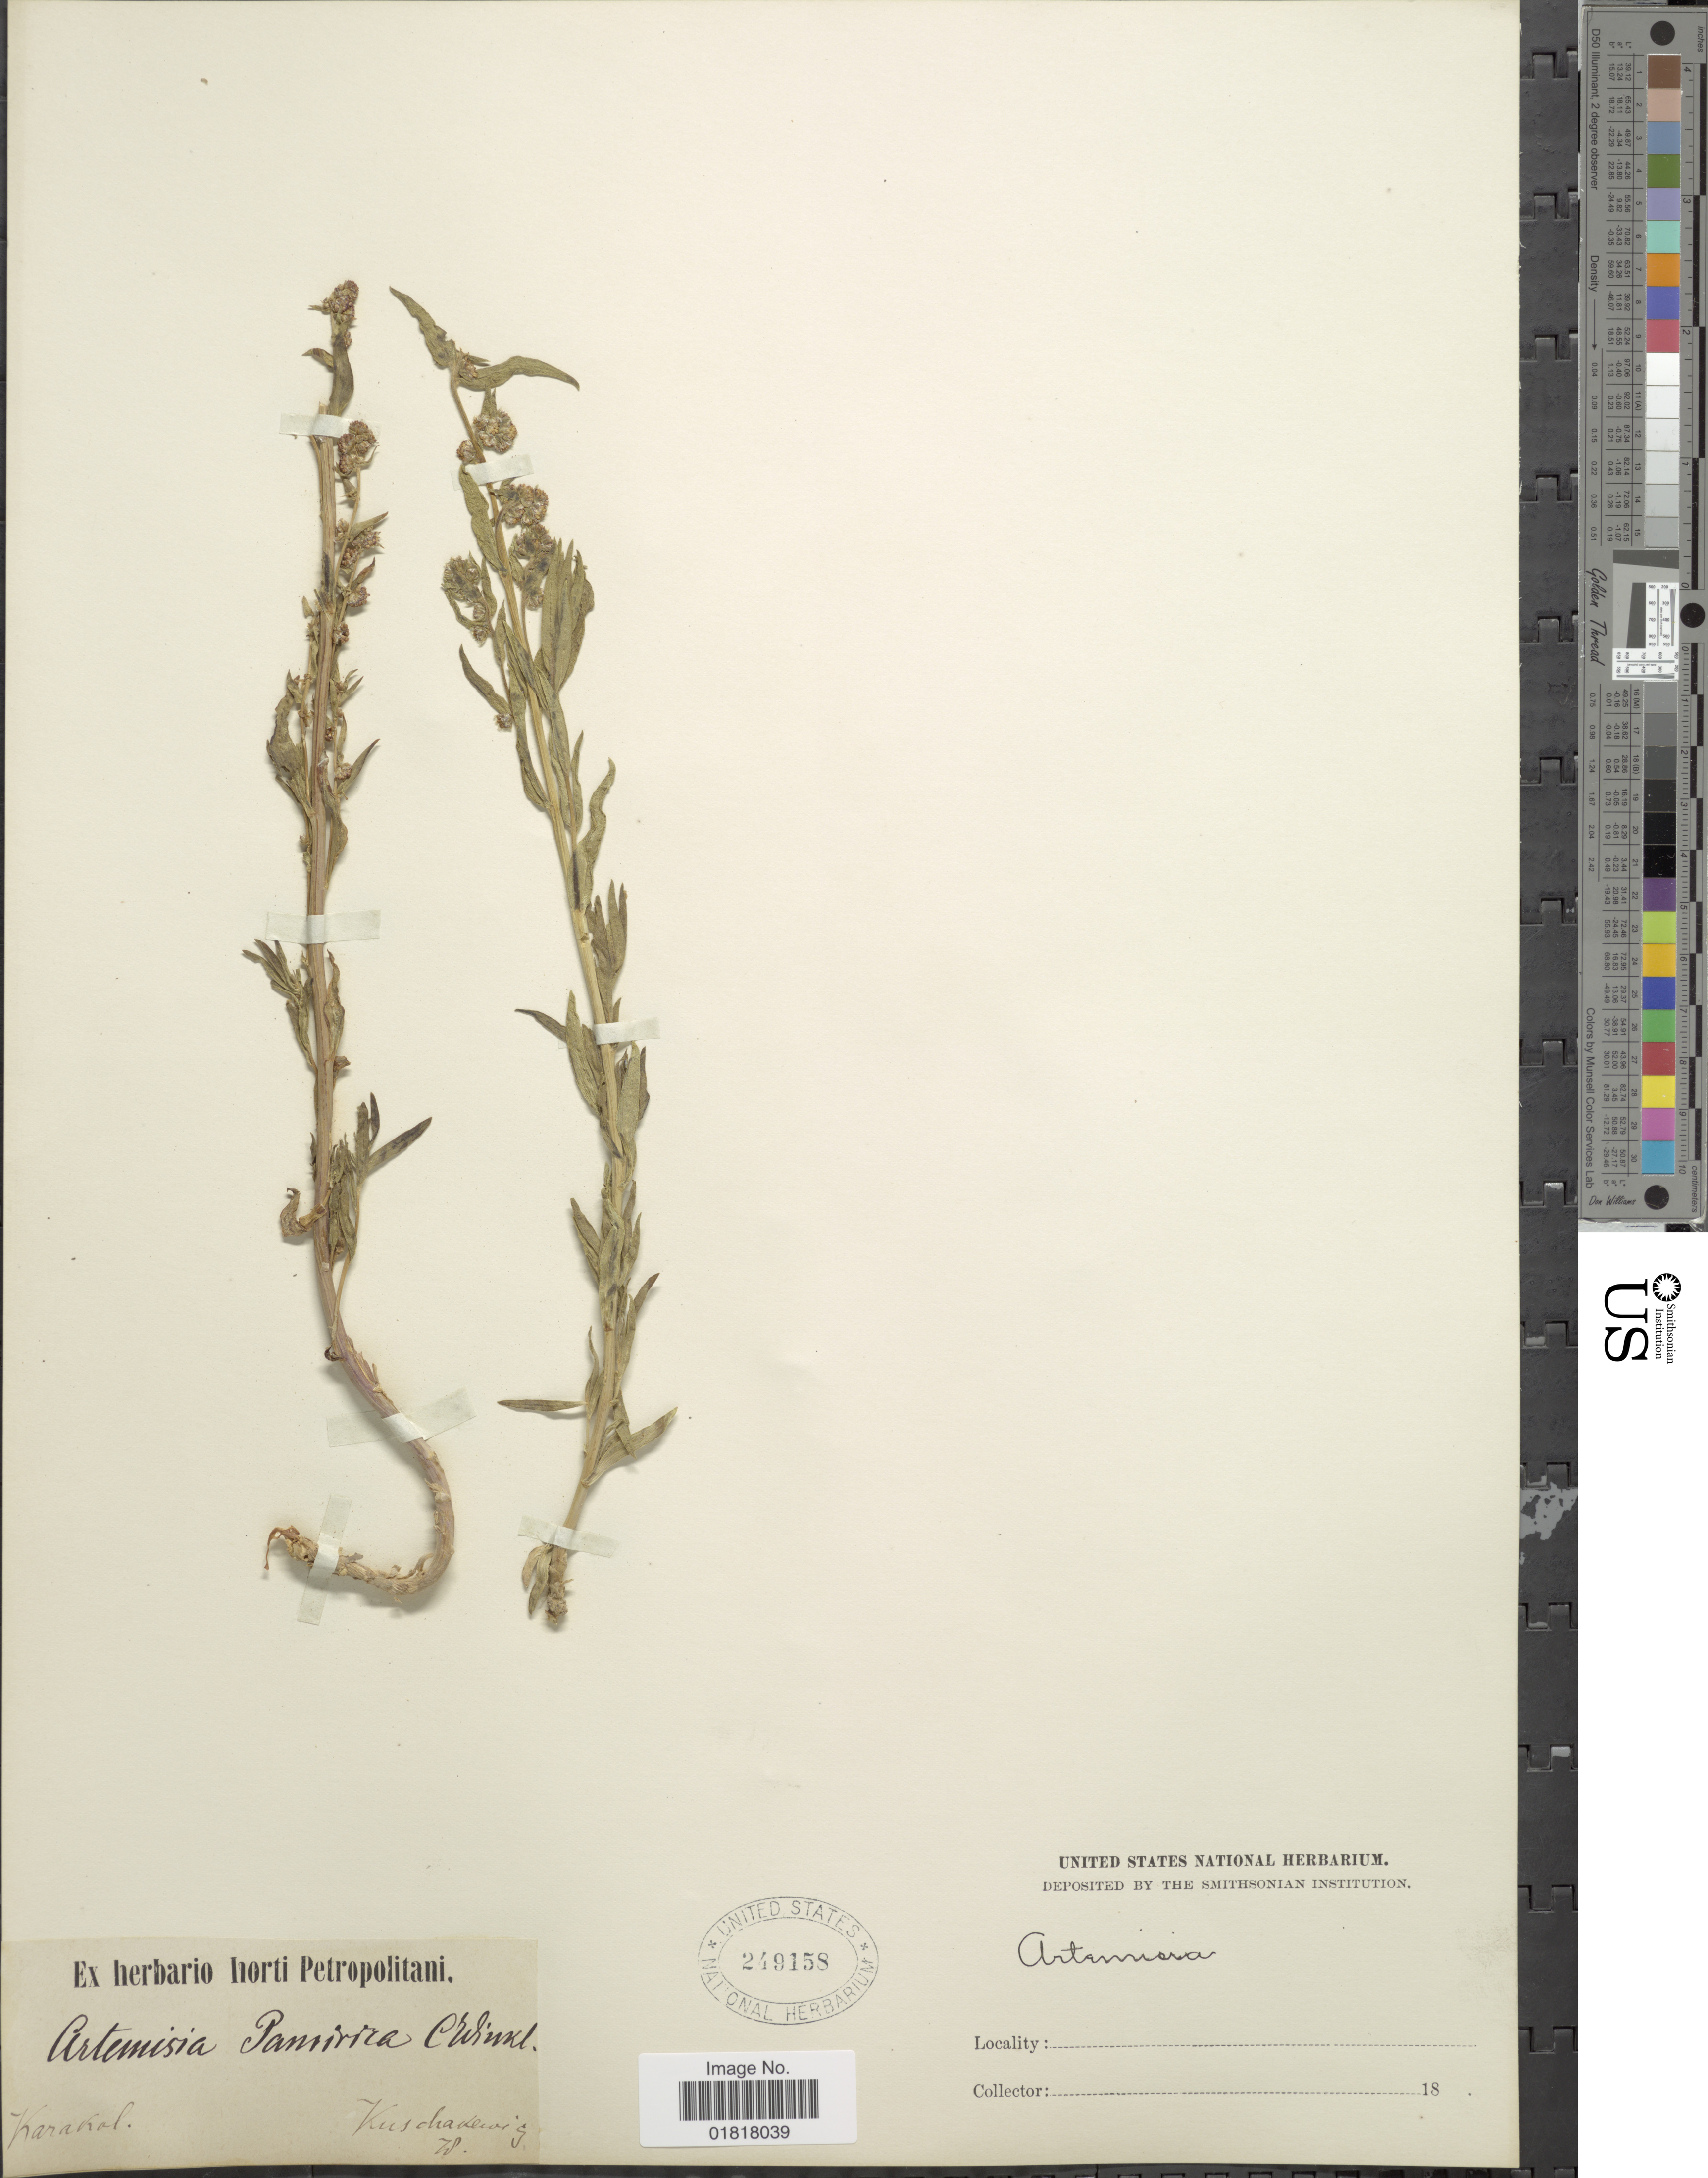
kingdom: Plantae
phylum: Tracheophyta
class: Magnoliopsida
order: Asterales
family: Asteraceae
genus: Artemisia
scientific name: Artemisia pannonica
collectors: W. Kuschadewig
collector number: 78*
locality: Karakal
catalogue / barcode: US 249158